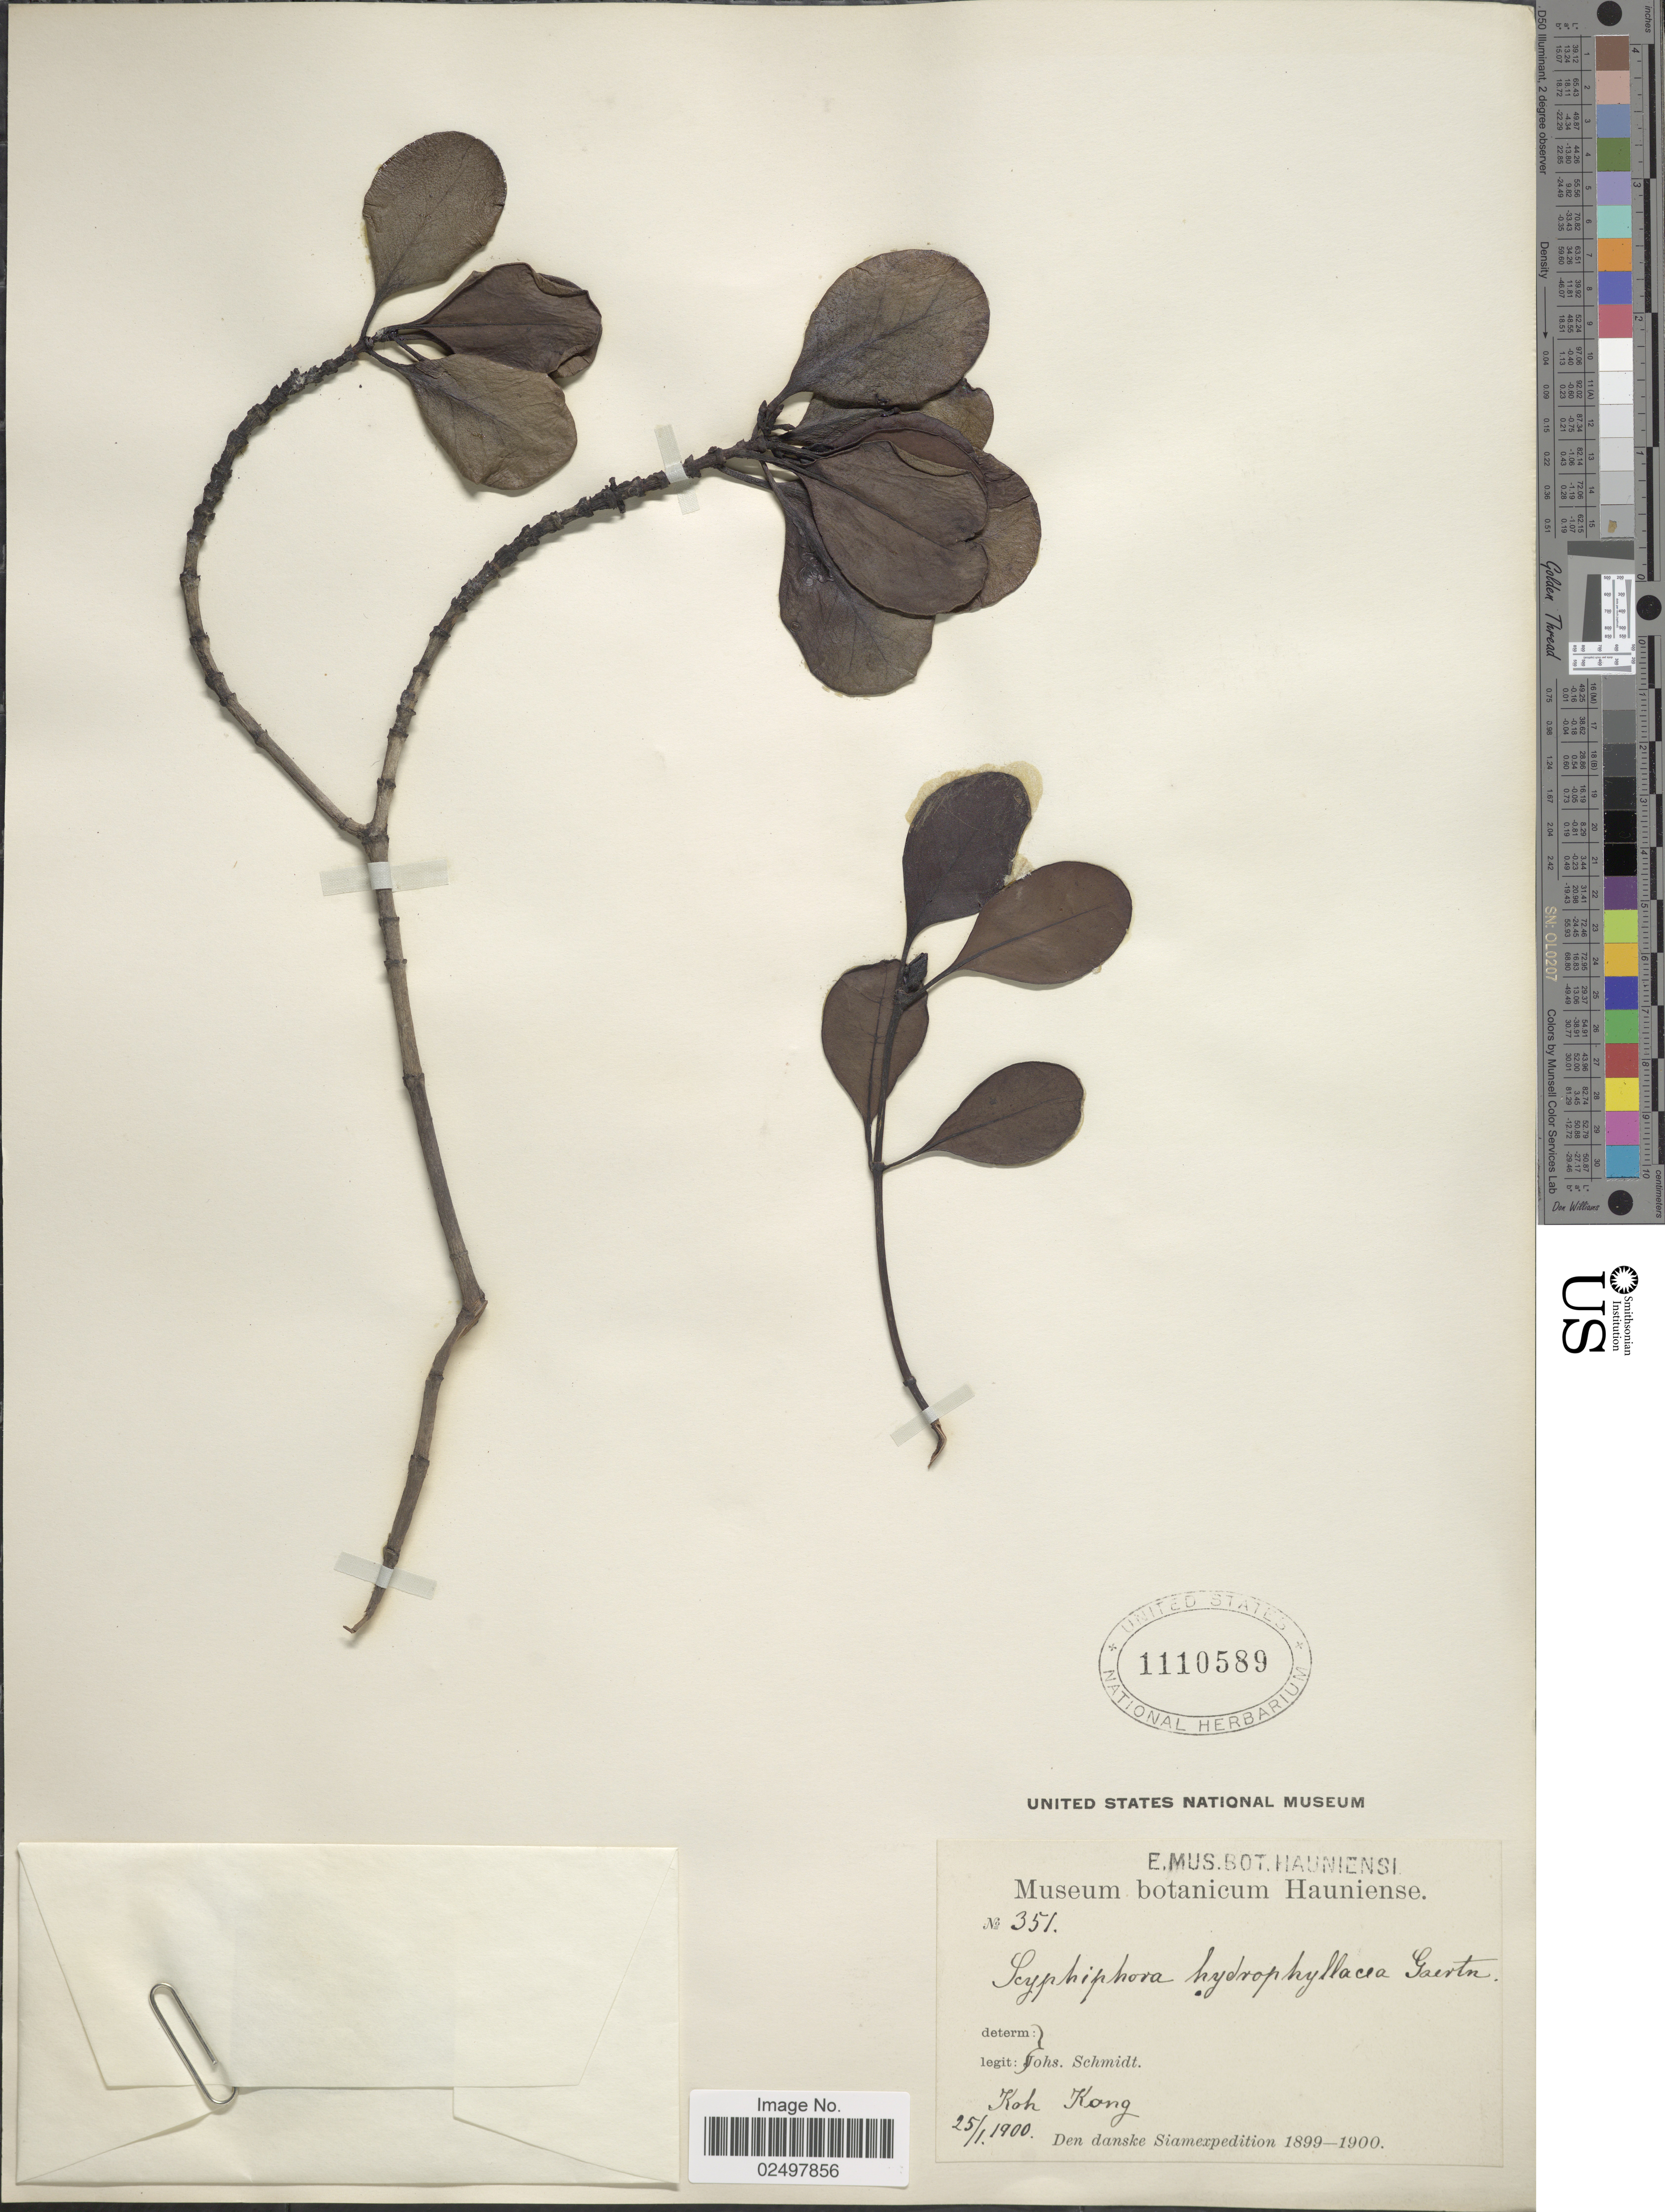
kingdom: Plantae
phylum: Tracheophyta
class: Magnoliopsida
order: Gentianales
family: Rubiaceae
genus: Scyphiphora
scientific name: Scyphiphora hydrophyllacea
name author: Gaertn.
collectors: J. Schmidt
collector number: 351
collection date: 1900-01-25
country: Cambodia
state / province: Kaoh Kong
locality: Koh Kong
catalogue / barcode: US 1110589